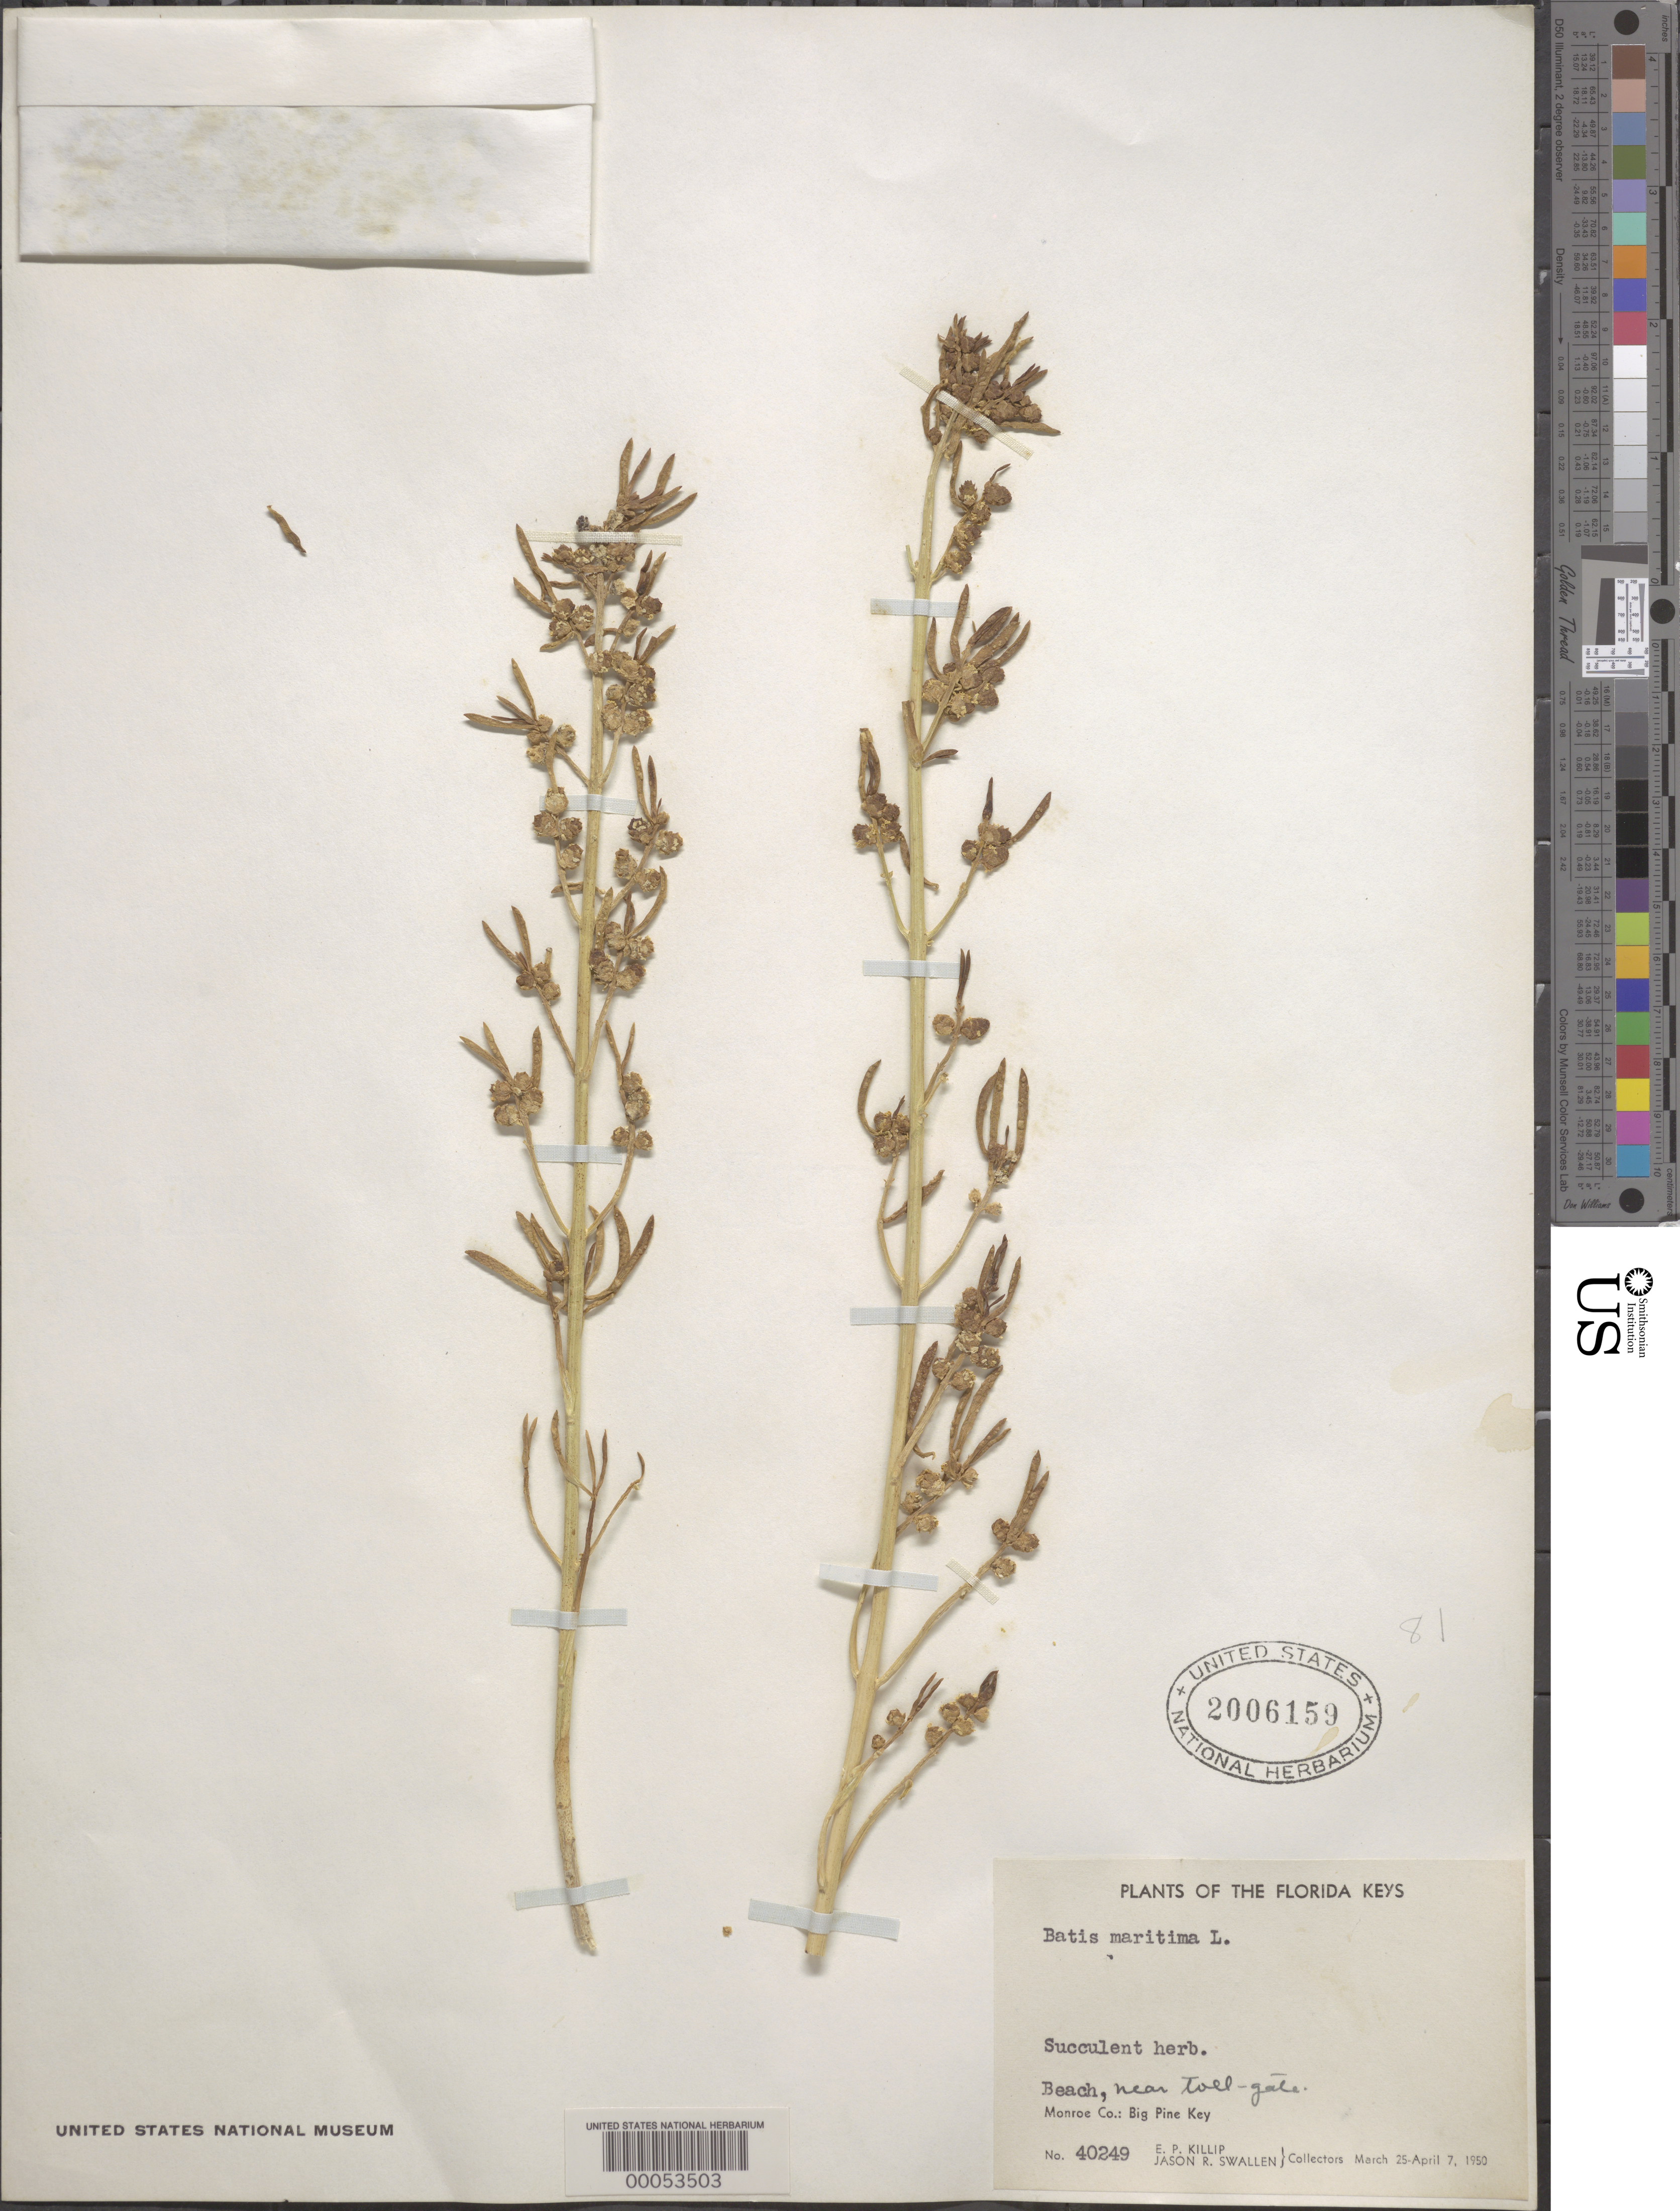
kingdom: Plantae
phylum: Tracheophyta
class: Magnoliopsida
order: Brassicales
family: Bataceae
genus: Batis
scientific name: Batis maritima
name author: L.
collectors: E. P. Killip & J. R. Swallen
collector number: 40249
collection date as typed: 25 Mar 1950 to 07 Apr 1950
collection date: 1950-03-25/1950-04-07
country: United States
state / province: Florida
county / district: Monroe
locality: Big pine key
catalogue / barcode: US 2006159